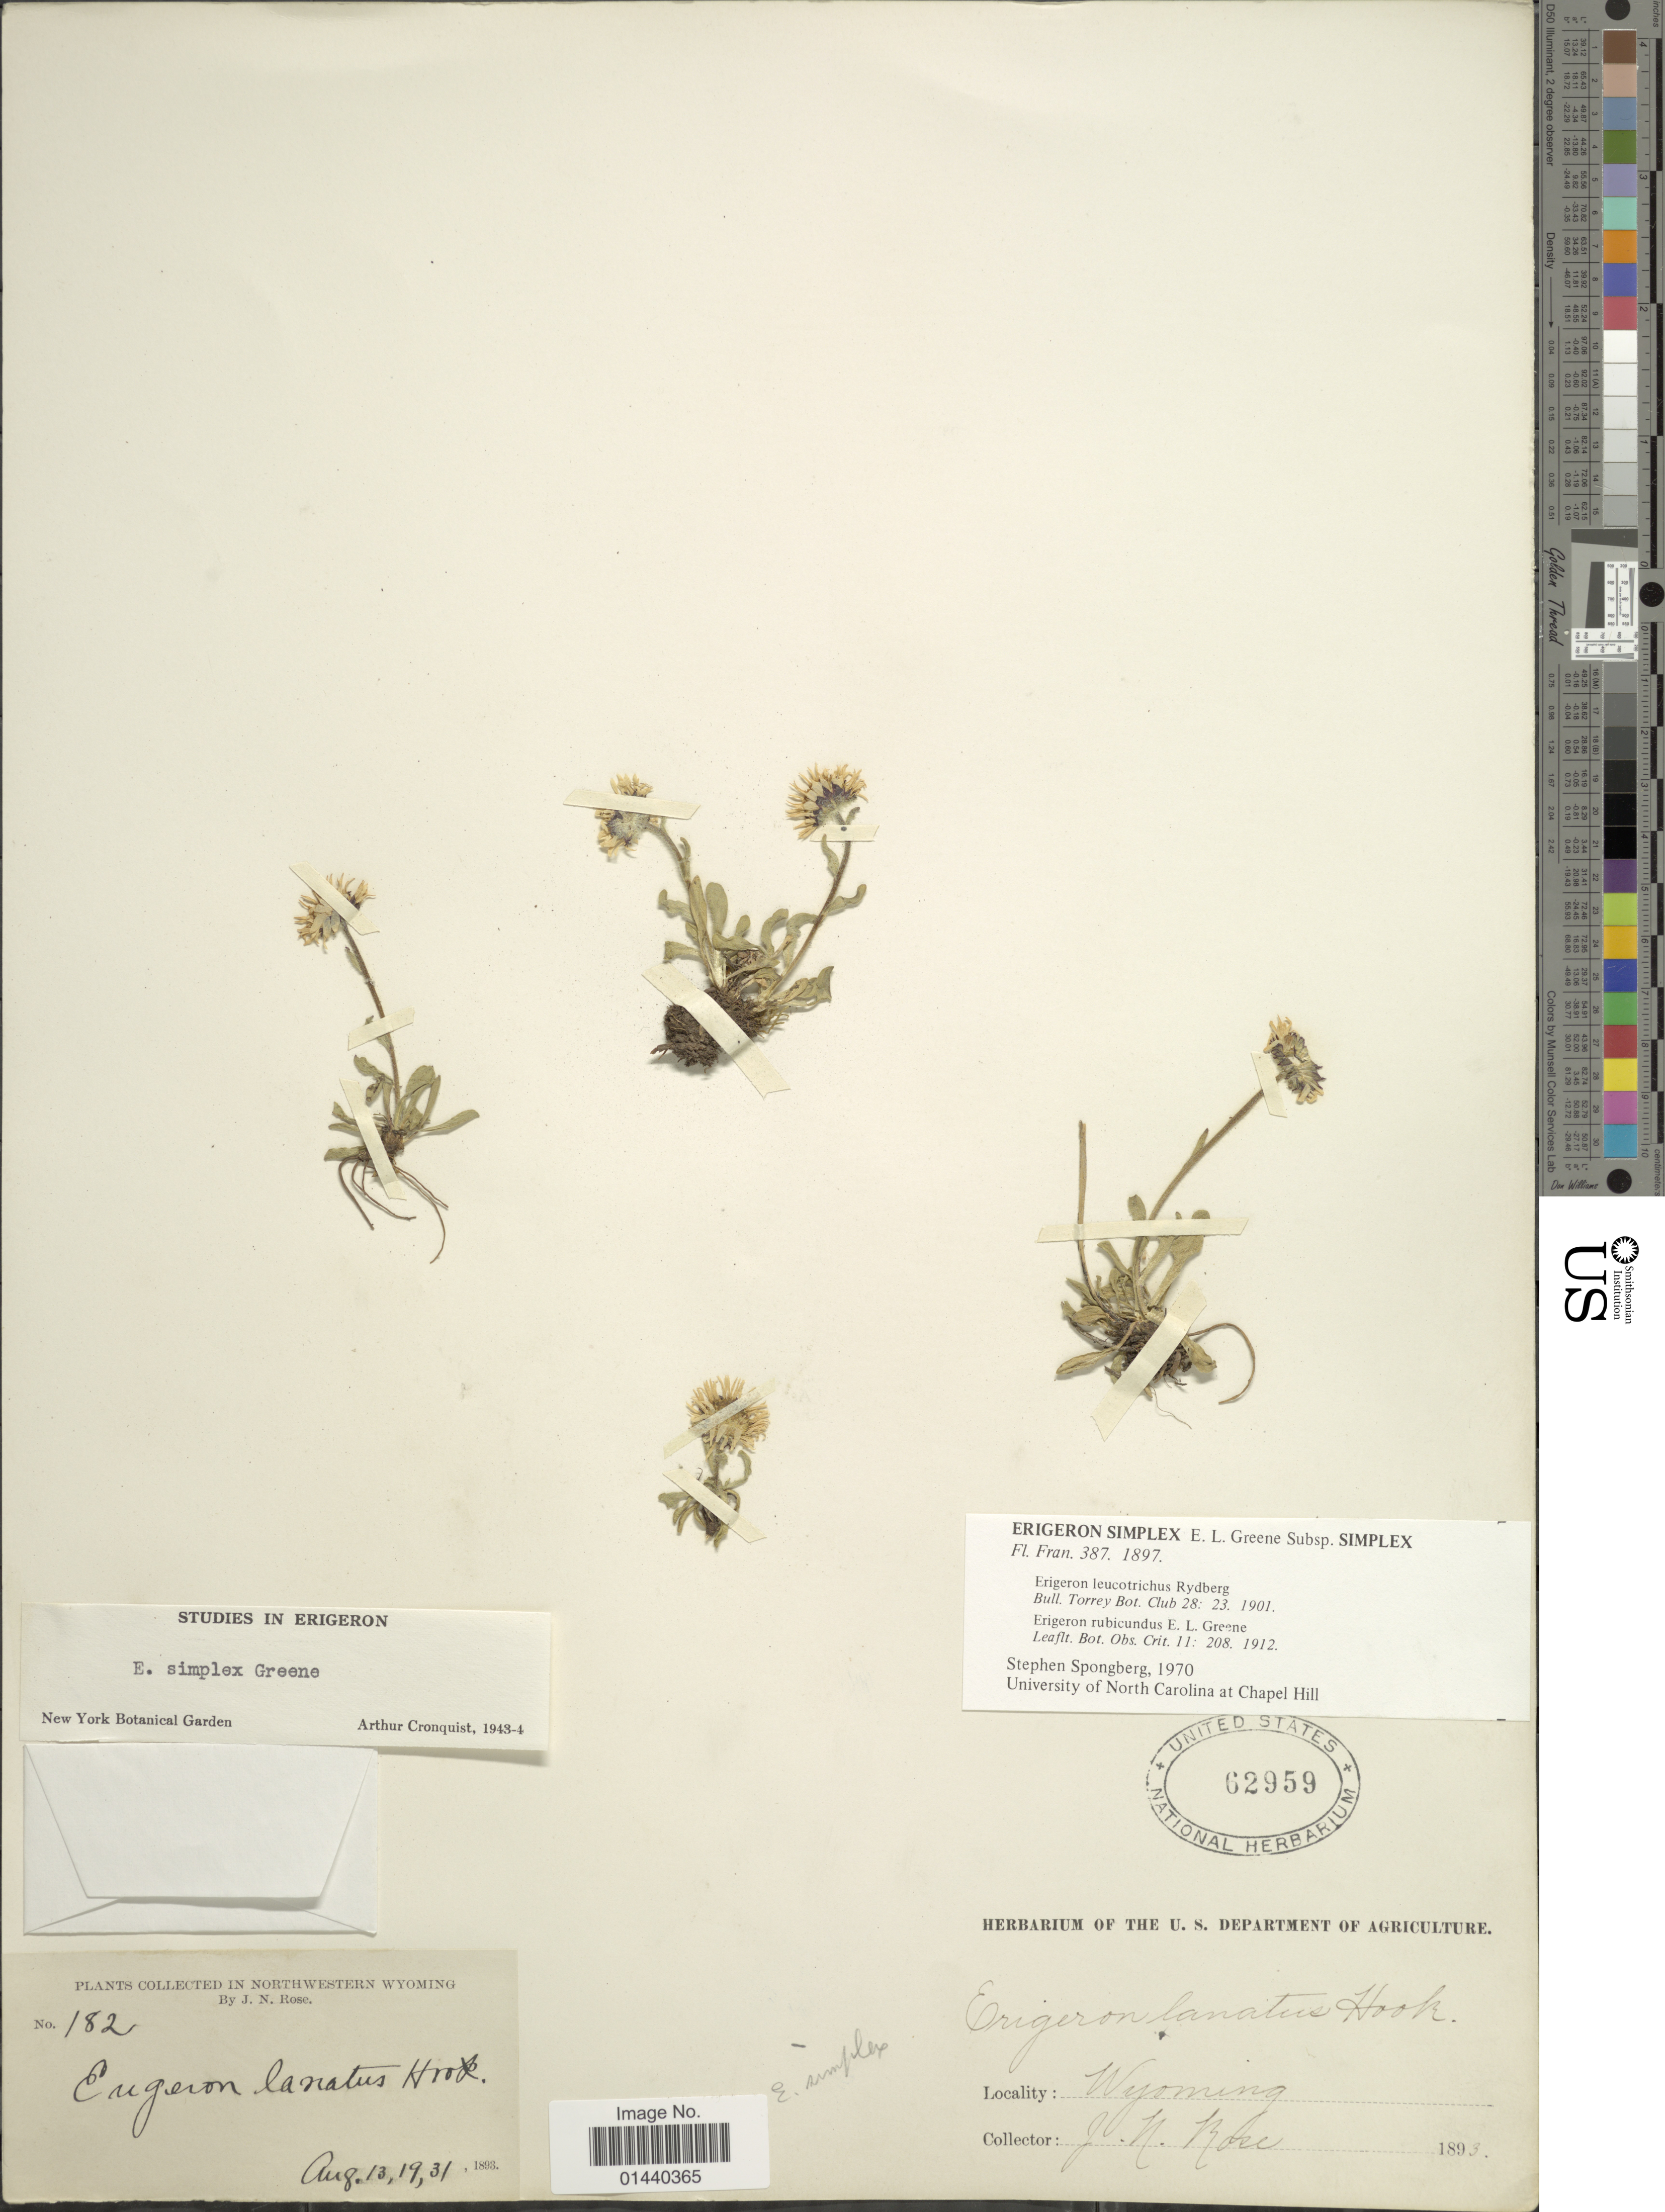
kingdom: Plantae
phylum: Tracheophyta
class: Magnoliopsida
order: Asterales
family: Asteraceae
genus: Erigeron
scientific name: Erigeron simplex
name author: Greene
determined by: Cronquist, A. J.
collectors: J. N. Rose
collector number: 182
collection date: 1893-08-13/1893-08-31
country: United States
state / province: Wyoming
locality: Northwestern Wyoming.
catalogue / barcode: US 62959